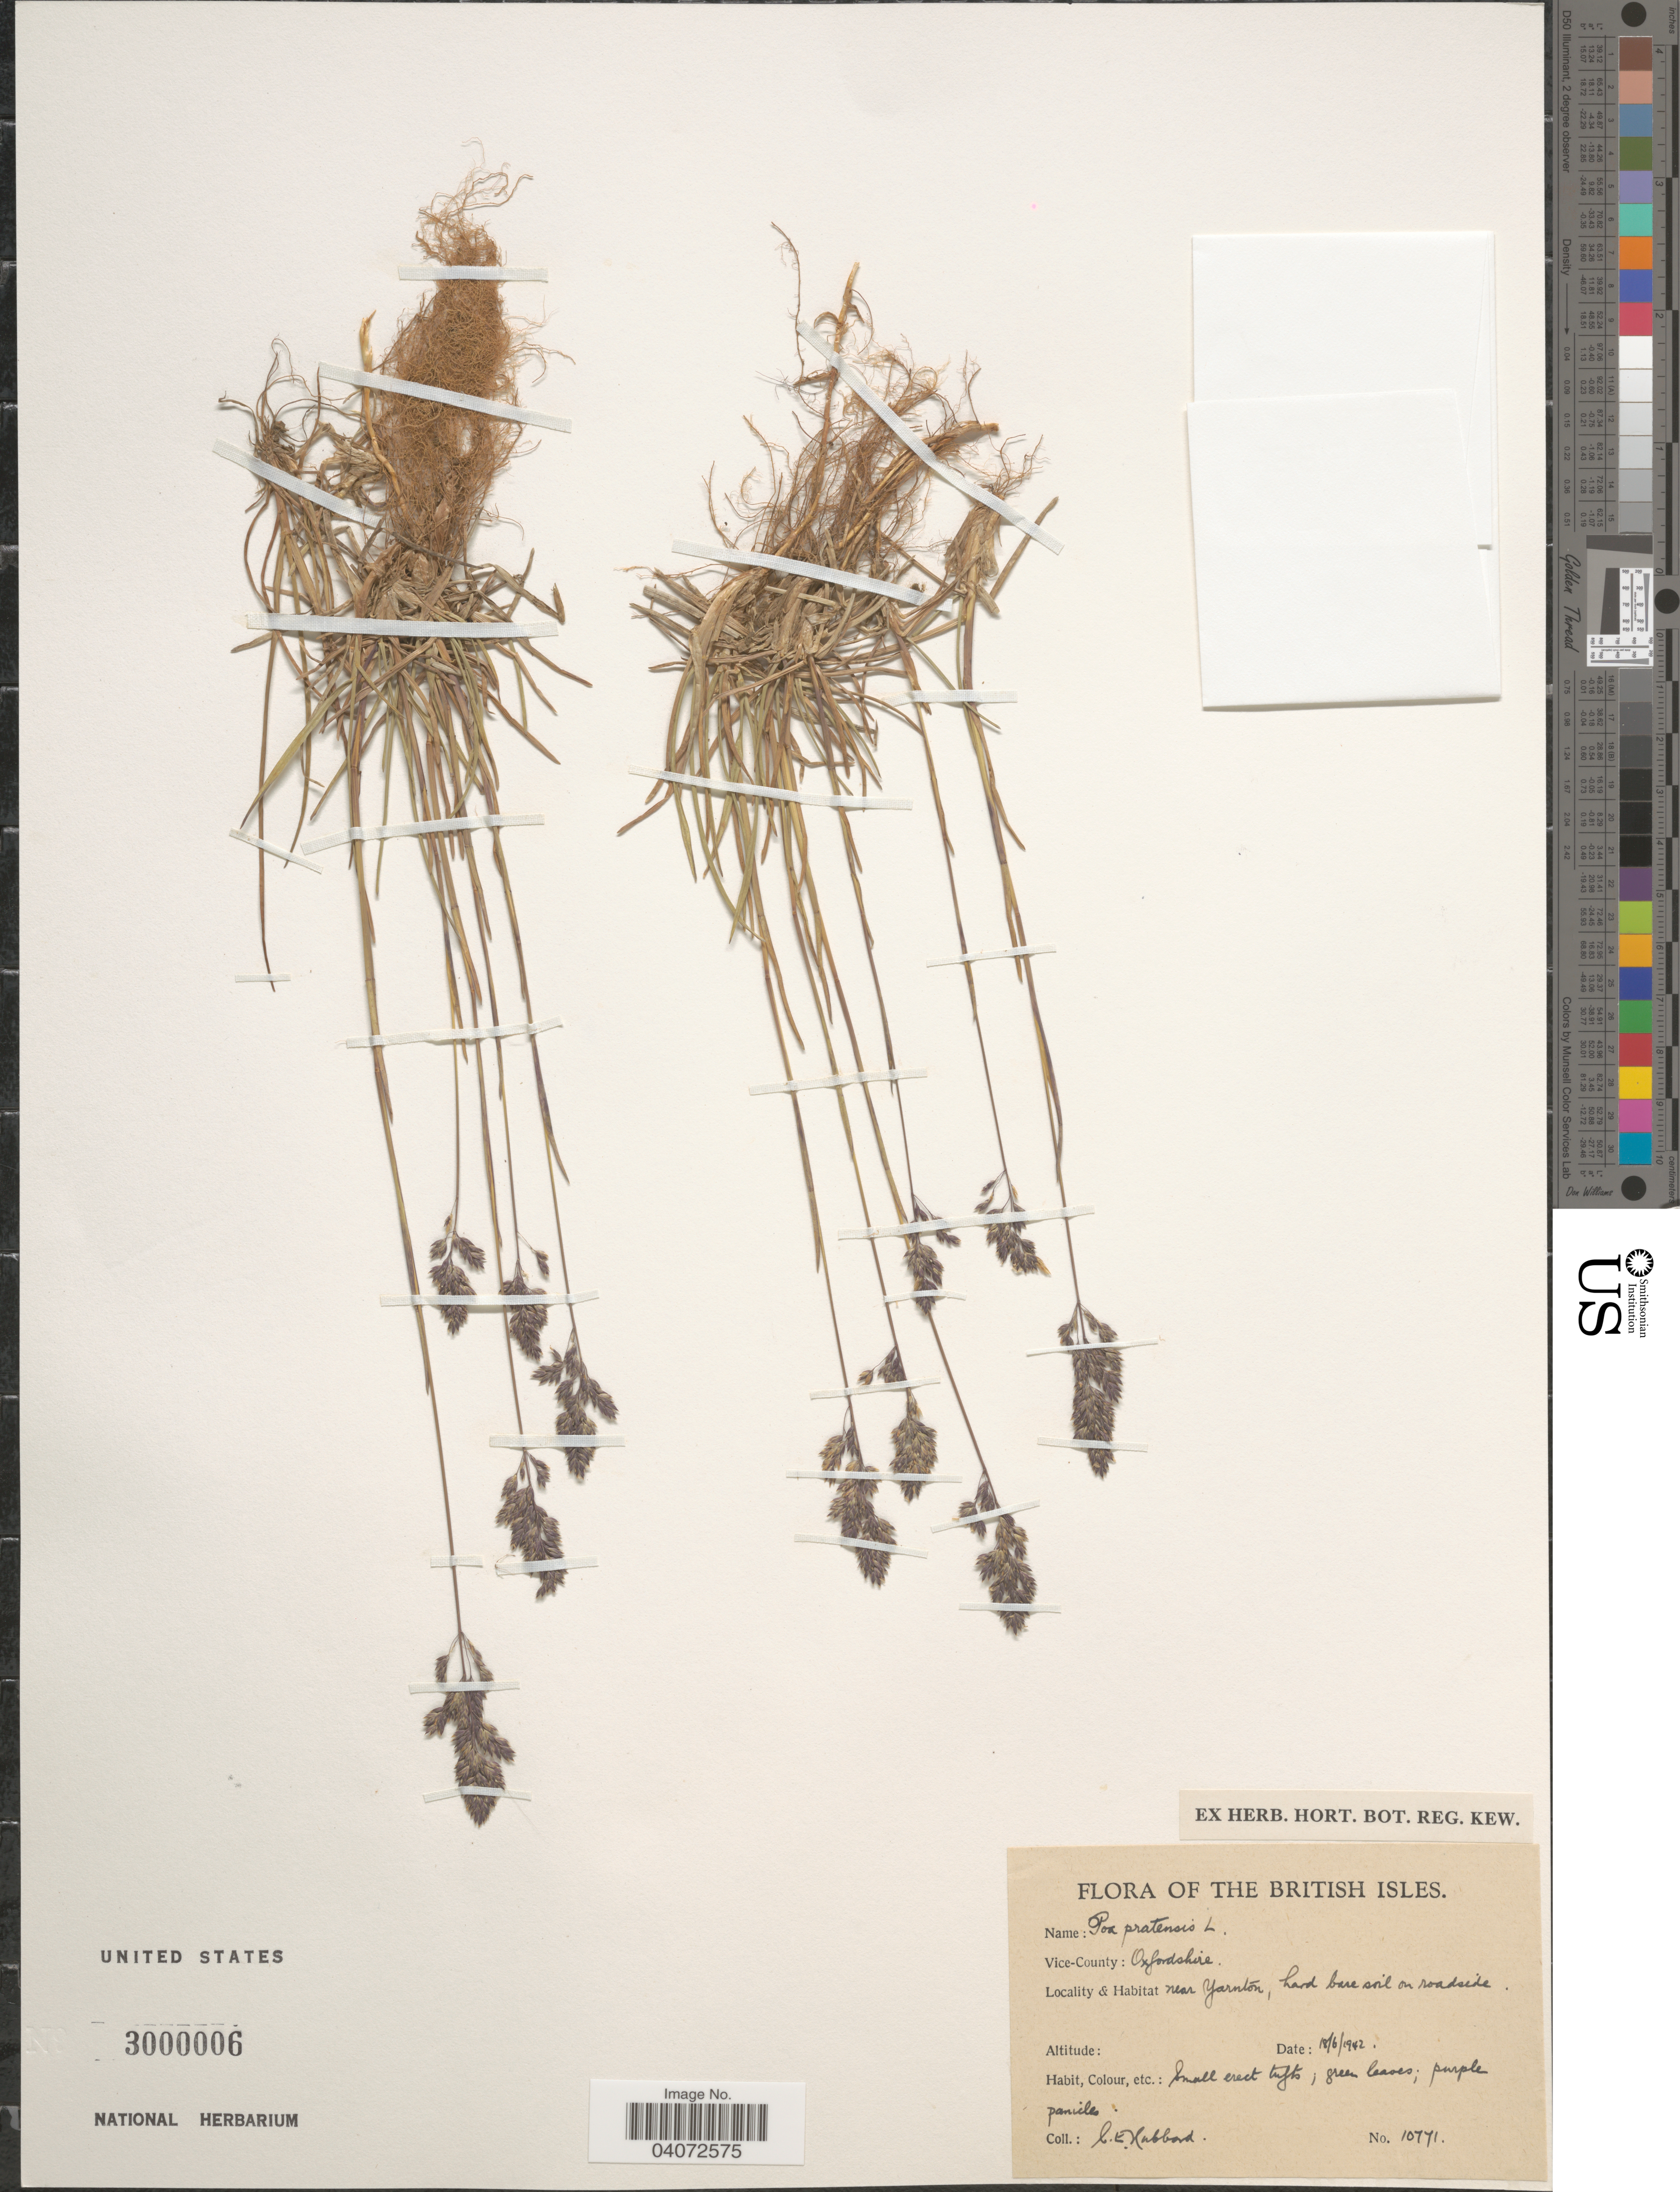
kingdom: Plantae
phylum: Tracheophyta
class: Liliopsida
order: Poales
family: Poaceae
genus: Poa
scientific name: Poa pratensis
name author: L.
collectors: C. E. Hubbard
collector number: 10771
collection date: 1942-06-18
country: United Kingdom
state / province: England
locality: The British Isles. Vice-County: Oxfordshire. Near Yarnton, hard bare soil on roadside.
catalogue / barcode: US 3000006